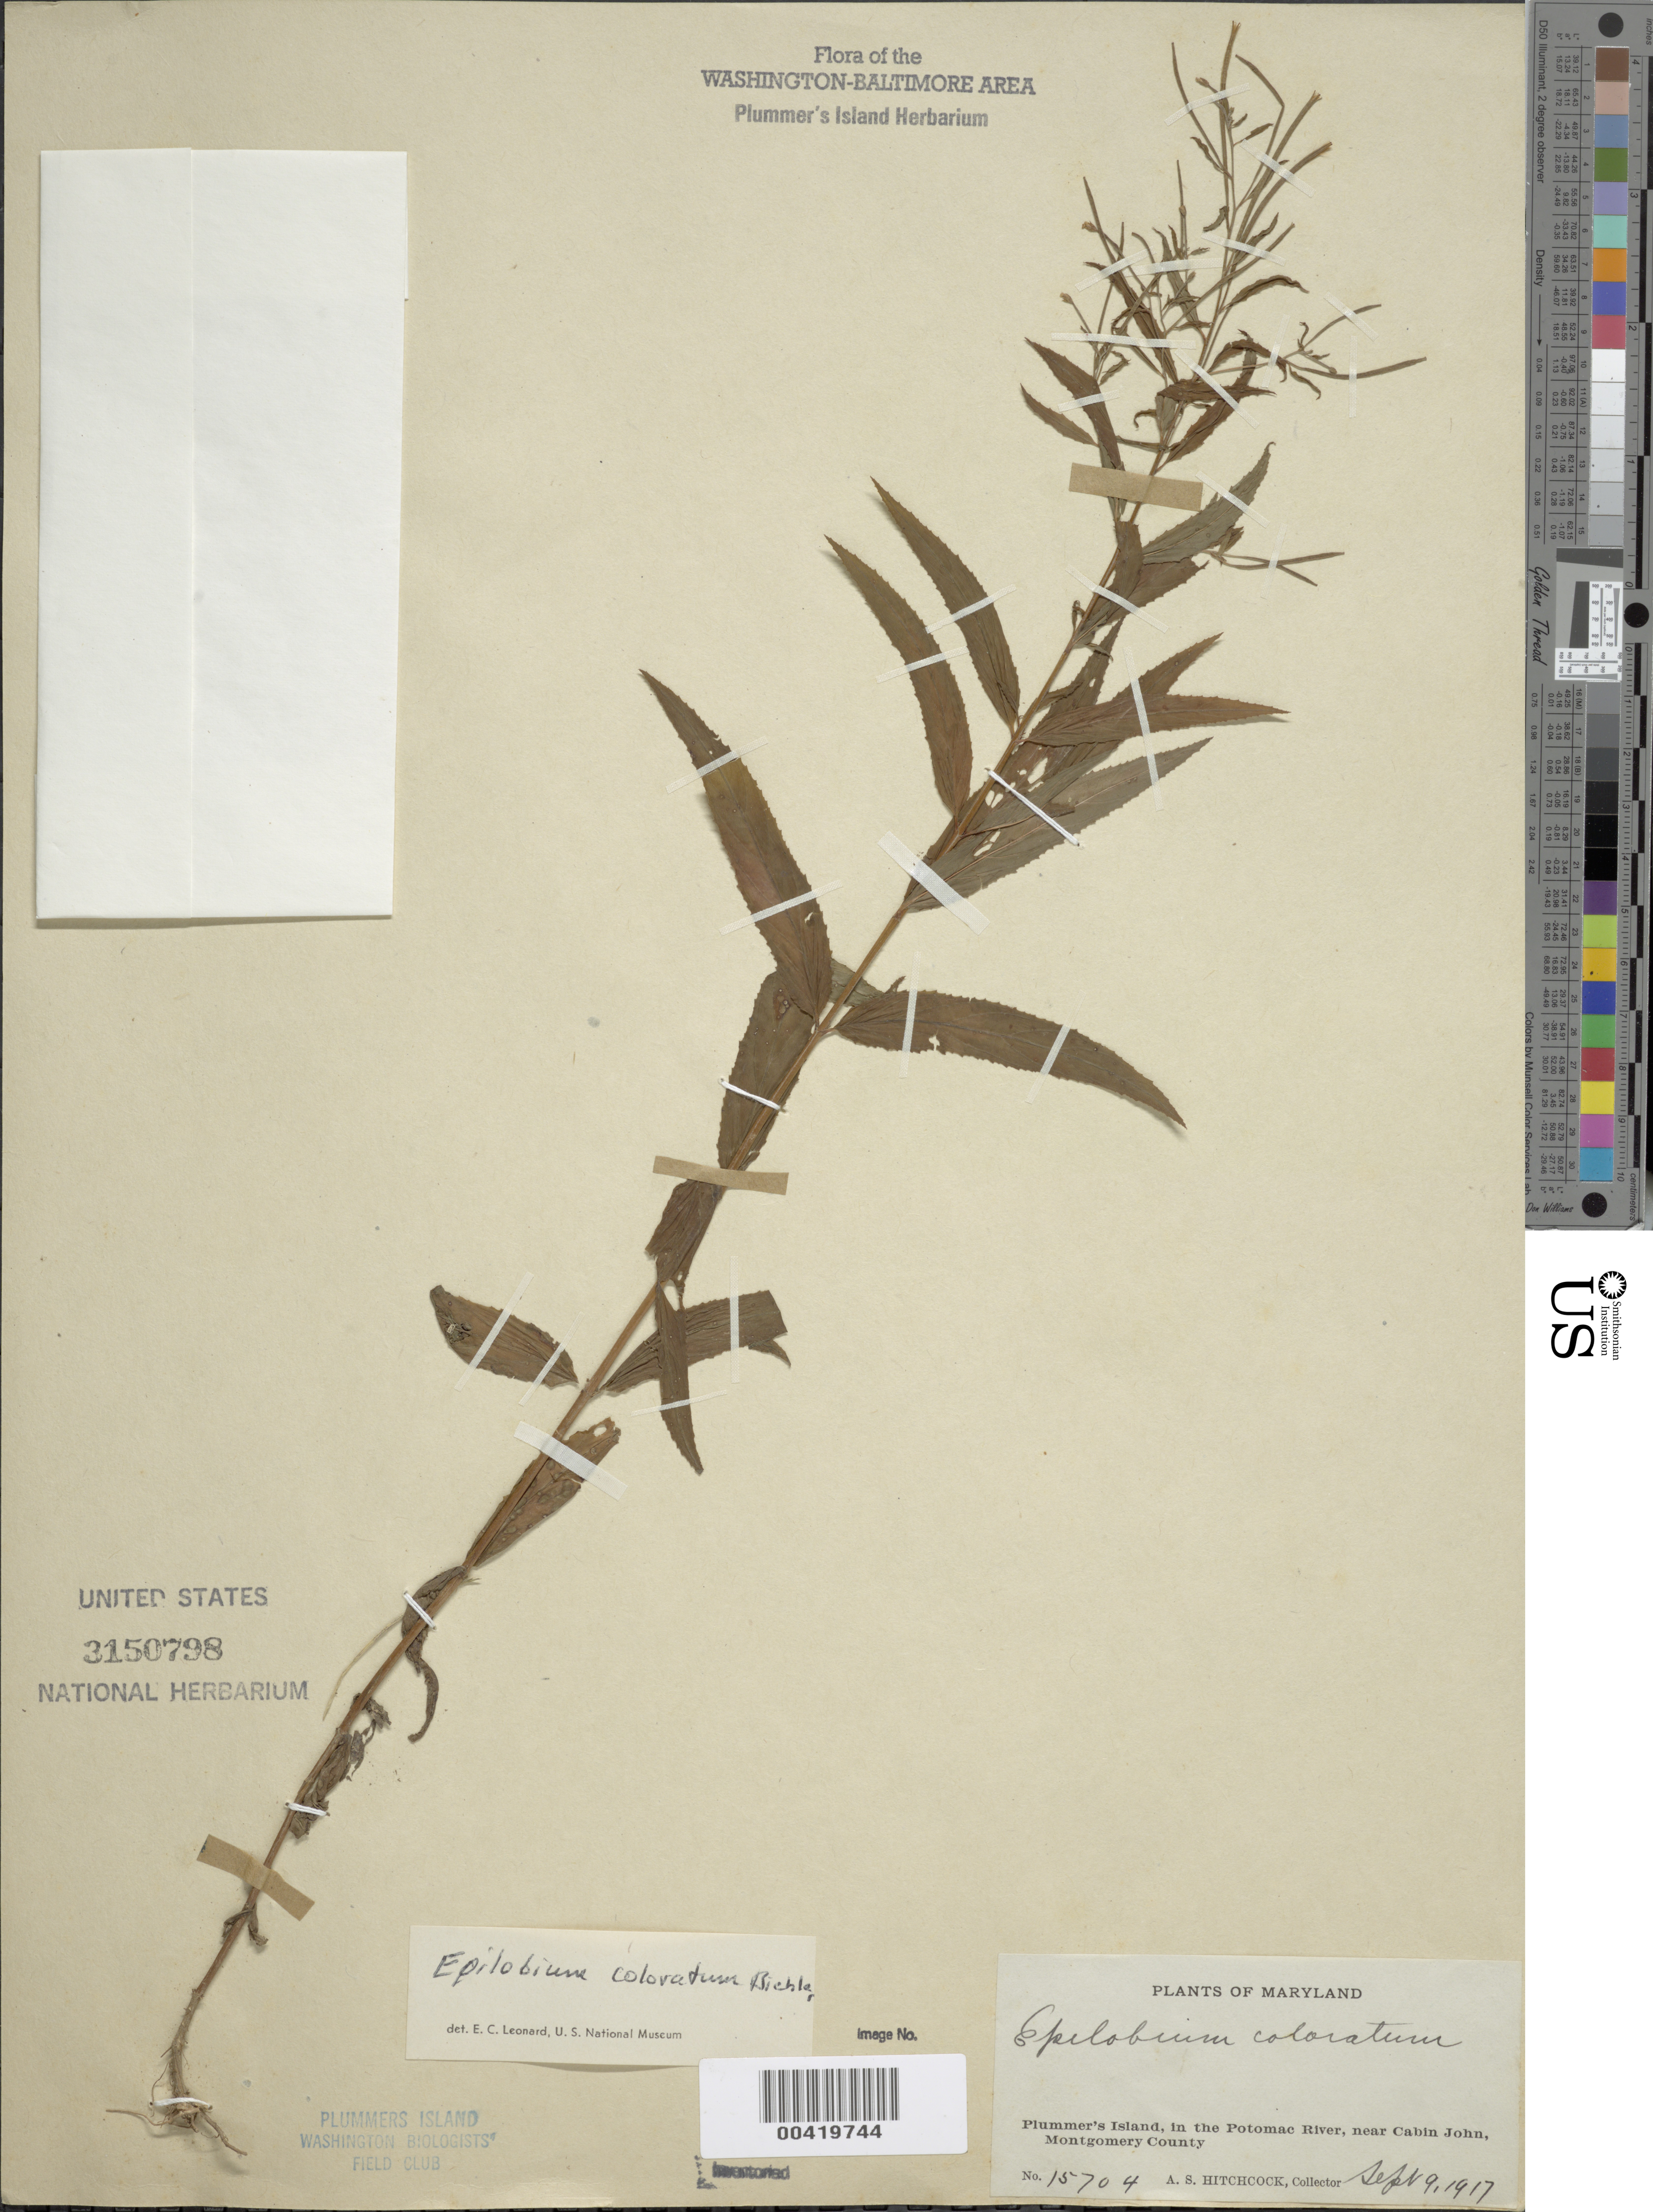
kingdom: Plantae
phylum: Tracheophyta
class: Magnoliopsida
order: Myrtales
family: Onagraceae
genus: Epilobium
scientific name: Epilobium coloratum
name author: Biehler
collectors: A. S. Hitchcock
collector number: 15704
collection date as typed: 09 Sep 1917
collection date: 1917-09-09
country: United States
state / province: Maryland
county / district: Montgomery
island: Plummers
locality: Plummer's Island C. & O. Canal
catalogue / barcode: US 3150798